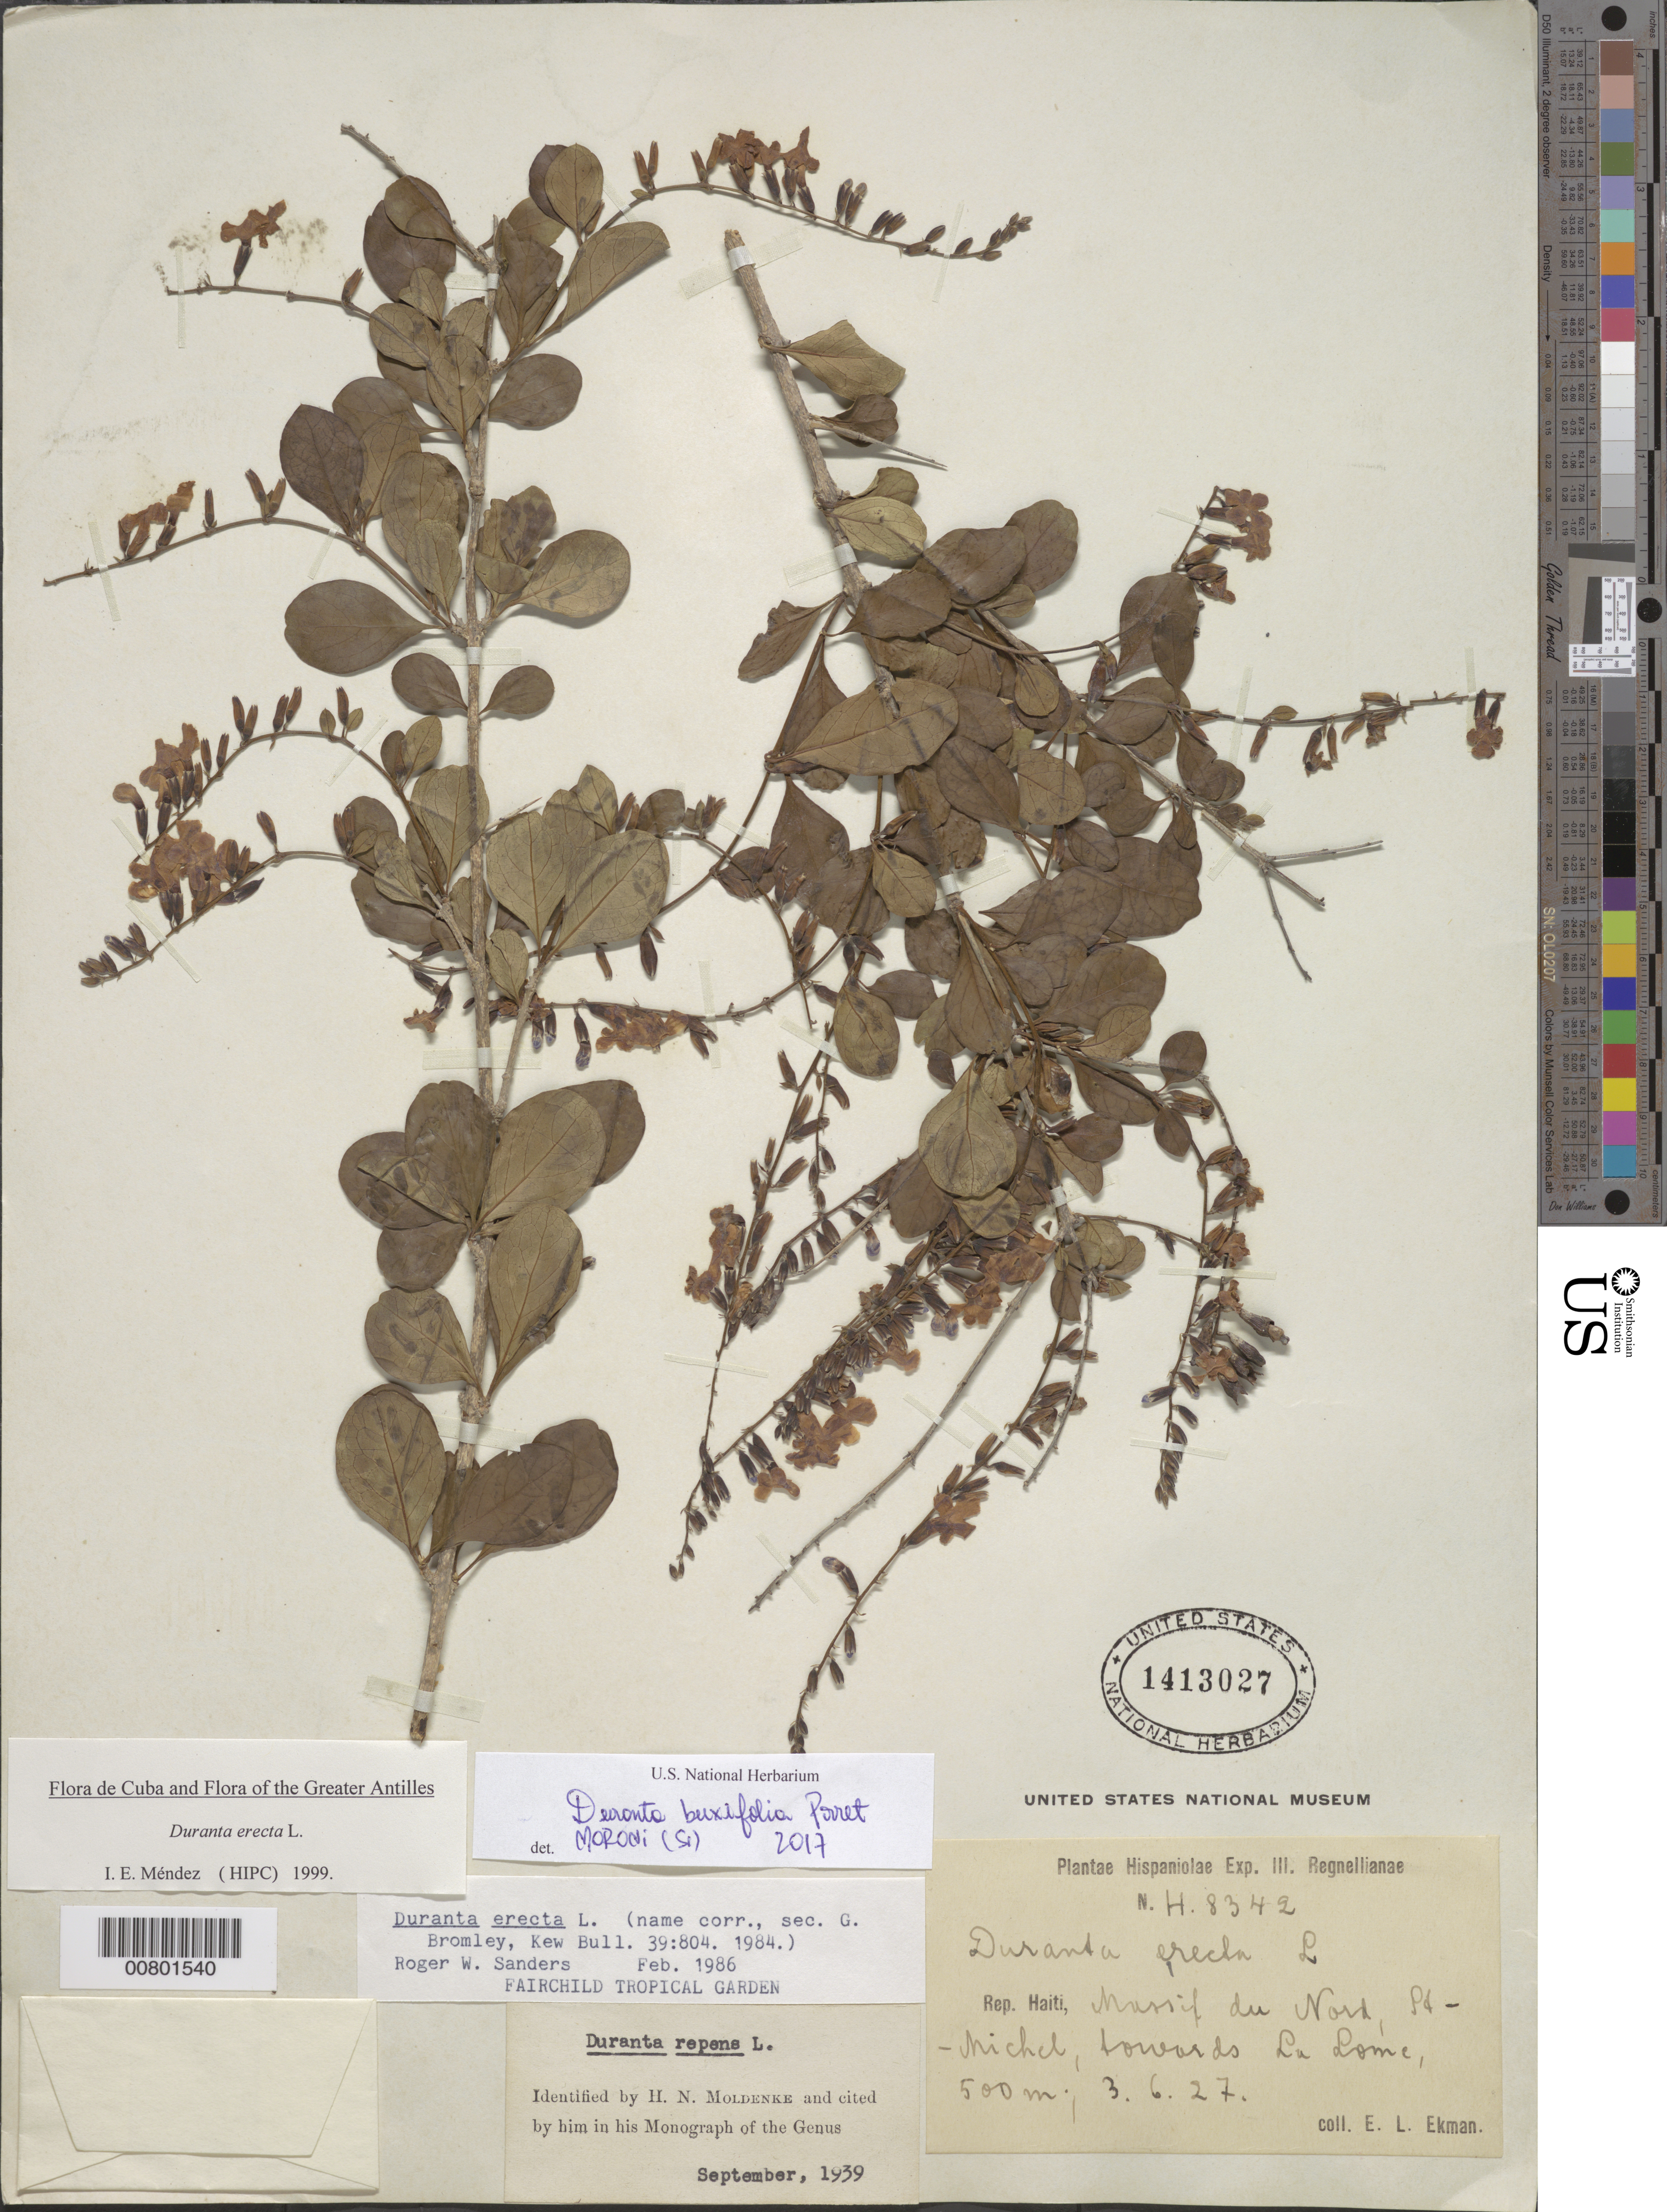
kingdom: Plantae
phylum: Tracheophyta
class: Magnoliopsida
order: Lamiales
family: Verbenaceae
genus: Duranta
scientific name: Duranta erecta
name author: L.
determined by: Méndez, Isidro E., (HIPC)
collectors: E. L. Ekman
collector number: H 8342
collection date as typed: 03 Jun 1927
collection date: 1927-06-03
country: Haiti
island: Hispaniola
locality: Massif du Nord, St. Michel, towards La Lome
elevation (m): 500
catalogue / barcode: US 1413027